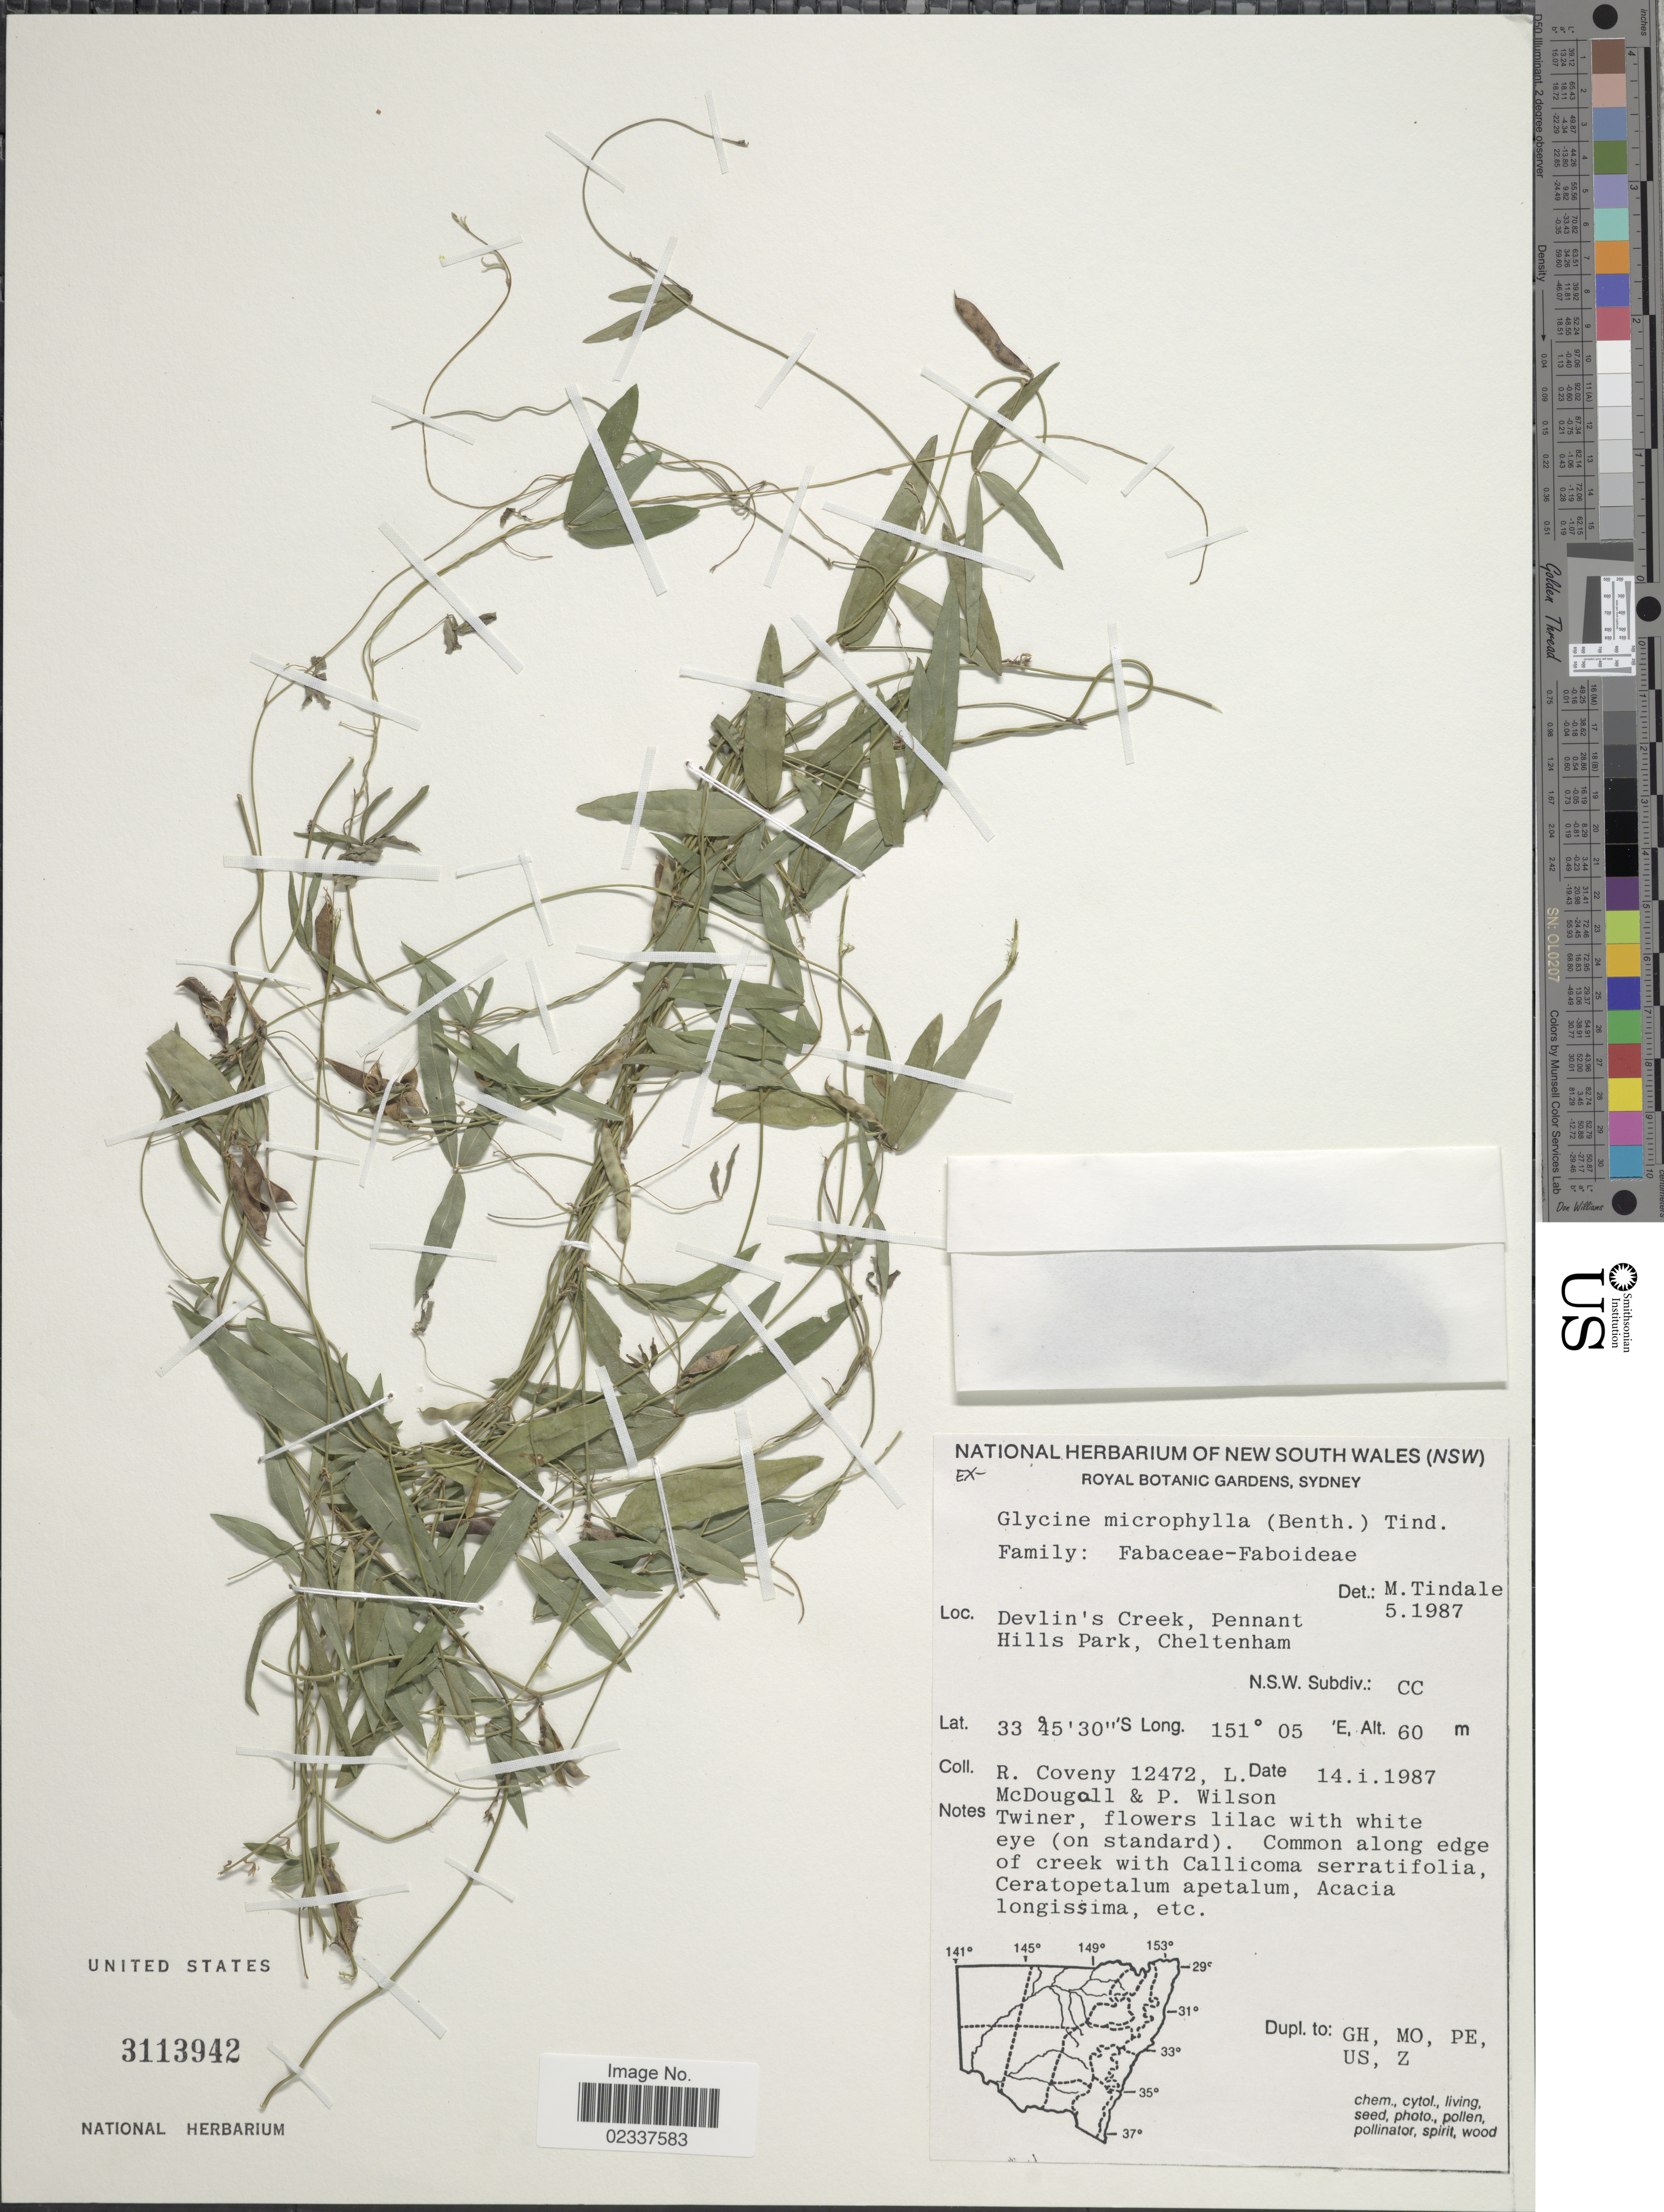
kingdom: Plantae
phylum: Tracheophyta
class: Magnoliopsida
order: Fabales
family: Fabaceae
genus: Glycine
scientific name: Glycine microphylla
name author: (Benth.) Tindale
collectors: R. Coveny, L. McDougall & P. Wilson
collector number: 12472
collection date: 1987-01-14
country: Australia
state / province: New South Wales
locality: Devlin's Creek, Pennant Hills Park, Cheltenham, NSW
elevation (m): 60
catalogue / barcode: US 3113942